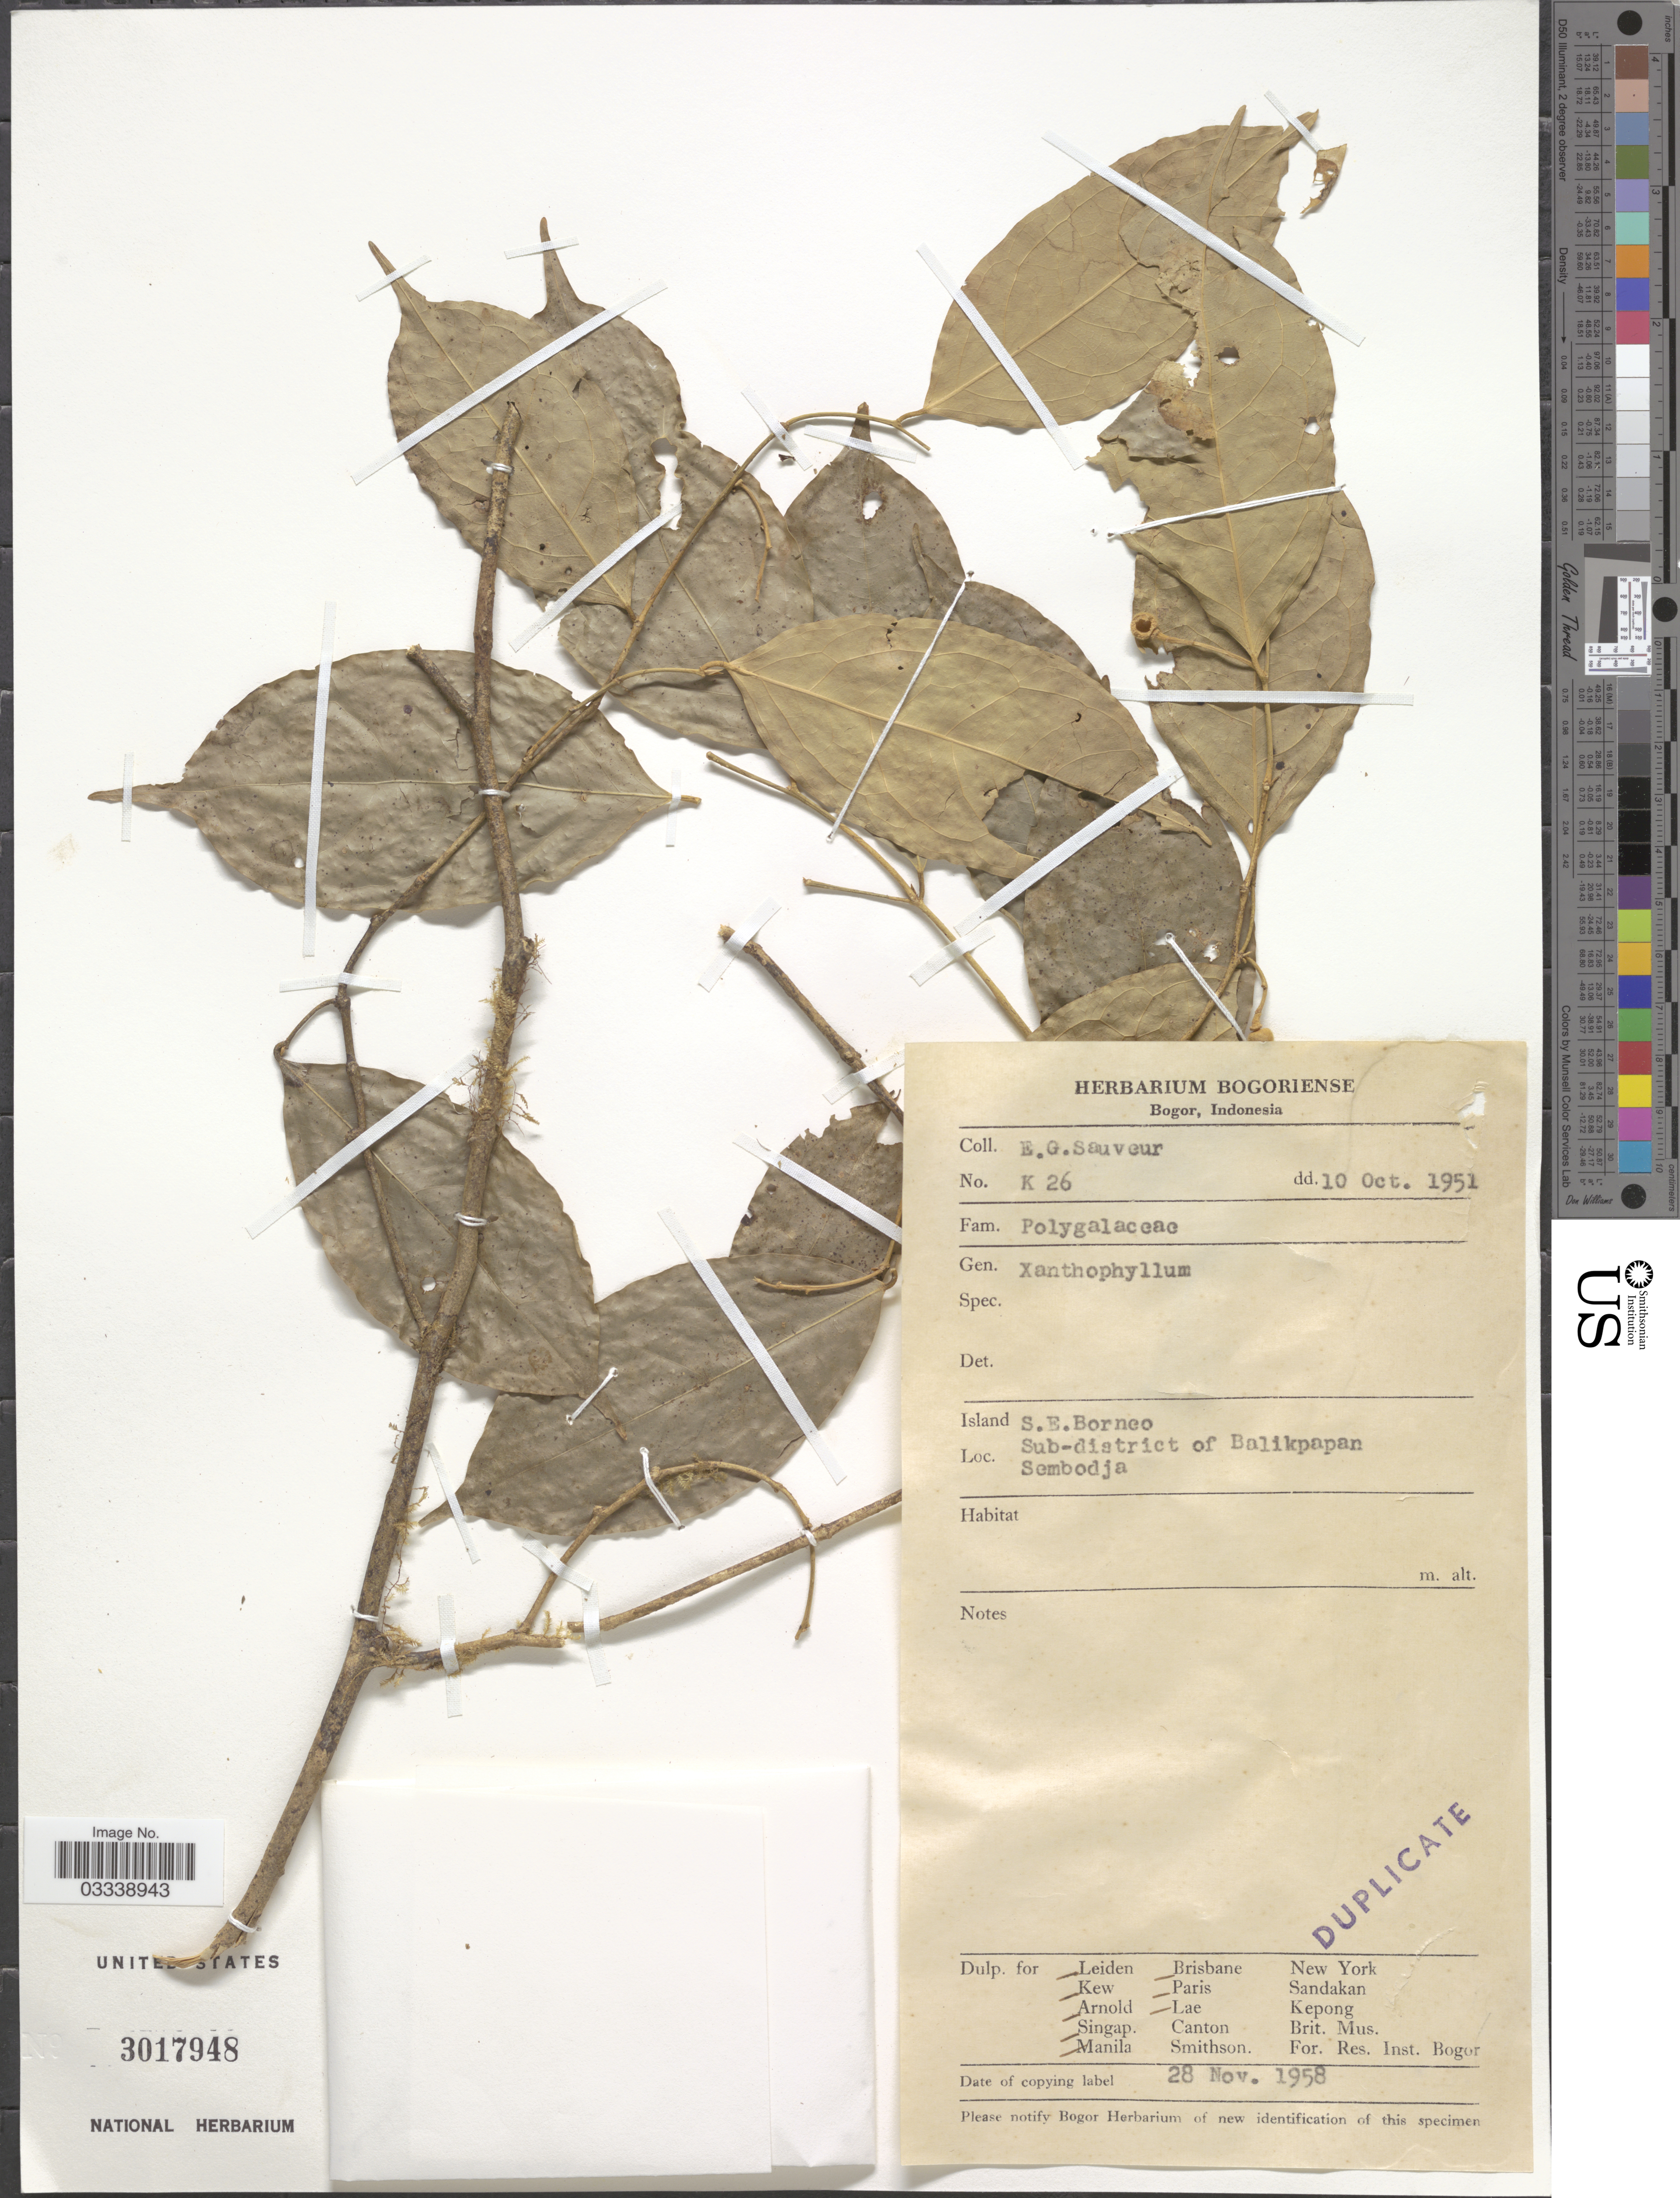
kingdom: Plantae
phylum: Tracheophyta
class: Magnoliopsida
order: Fabales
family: Polygalaceae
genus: Xanthophyllum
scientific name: Xanthophyllum sp.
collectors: E.G. Sauveur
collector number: K 26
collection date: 1951-10-10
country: Indonesia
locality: Island S.E. Borneo. Sub-district of Balikpapan Sembodja.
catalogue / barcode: US 3017948